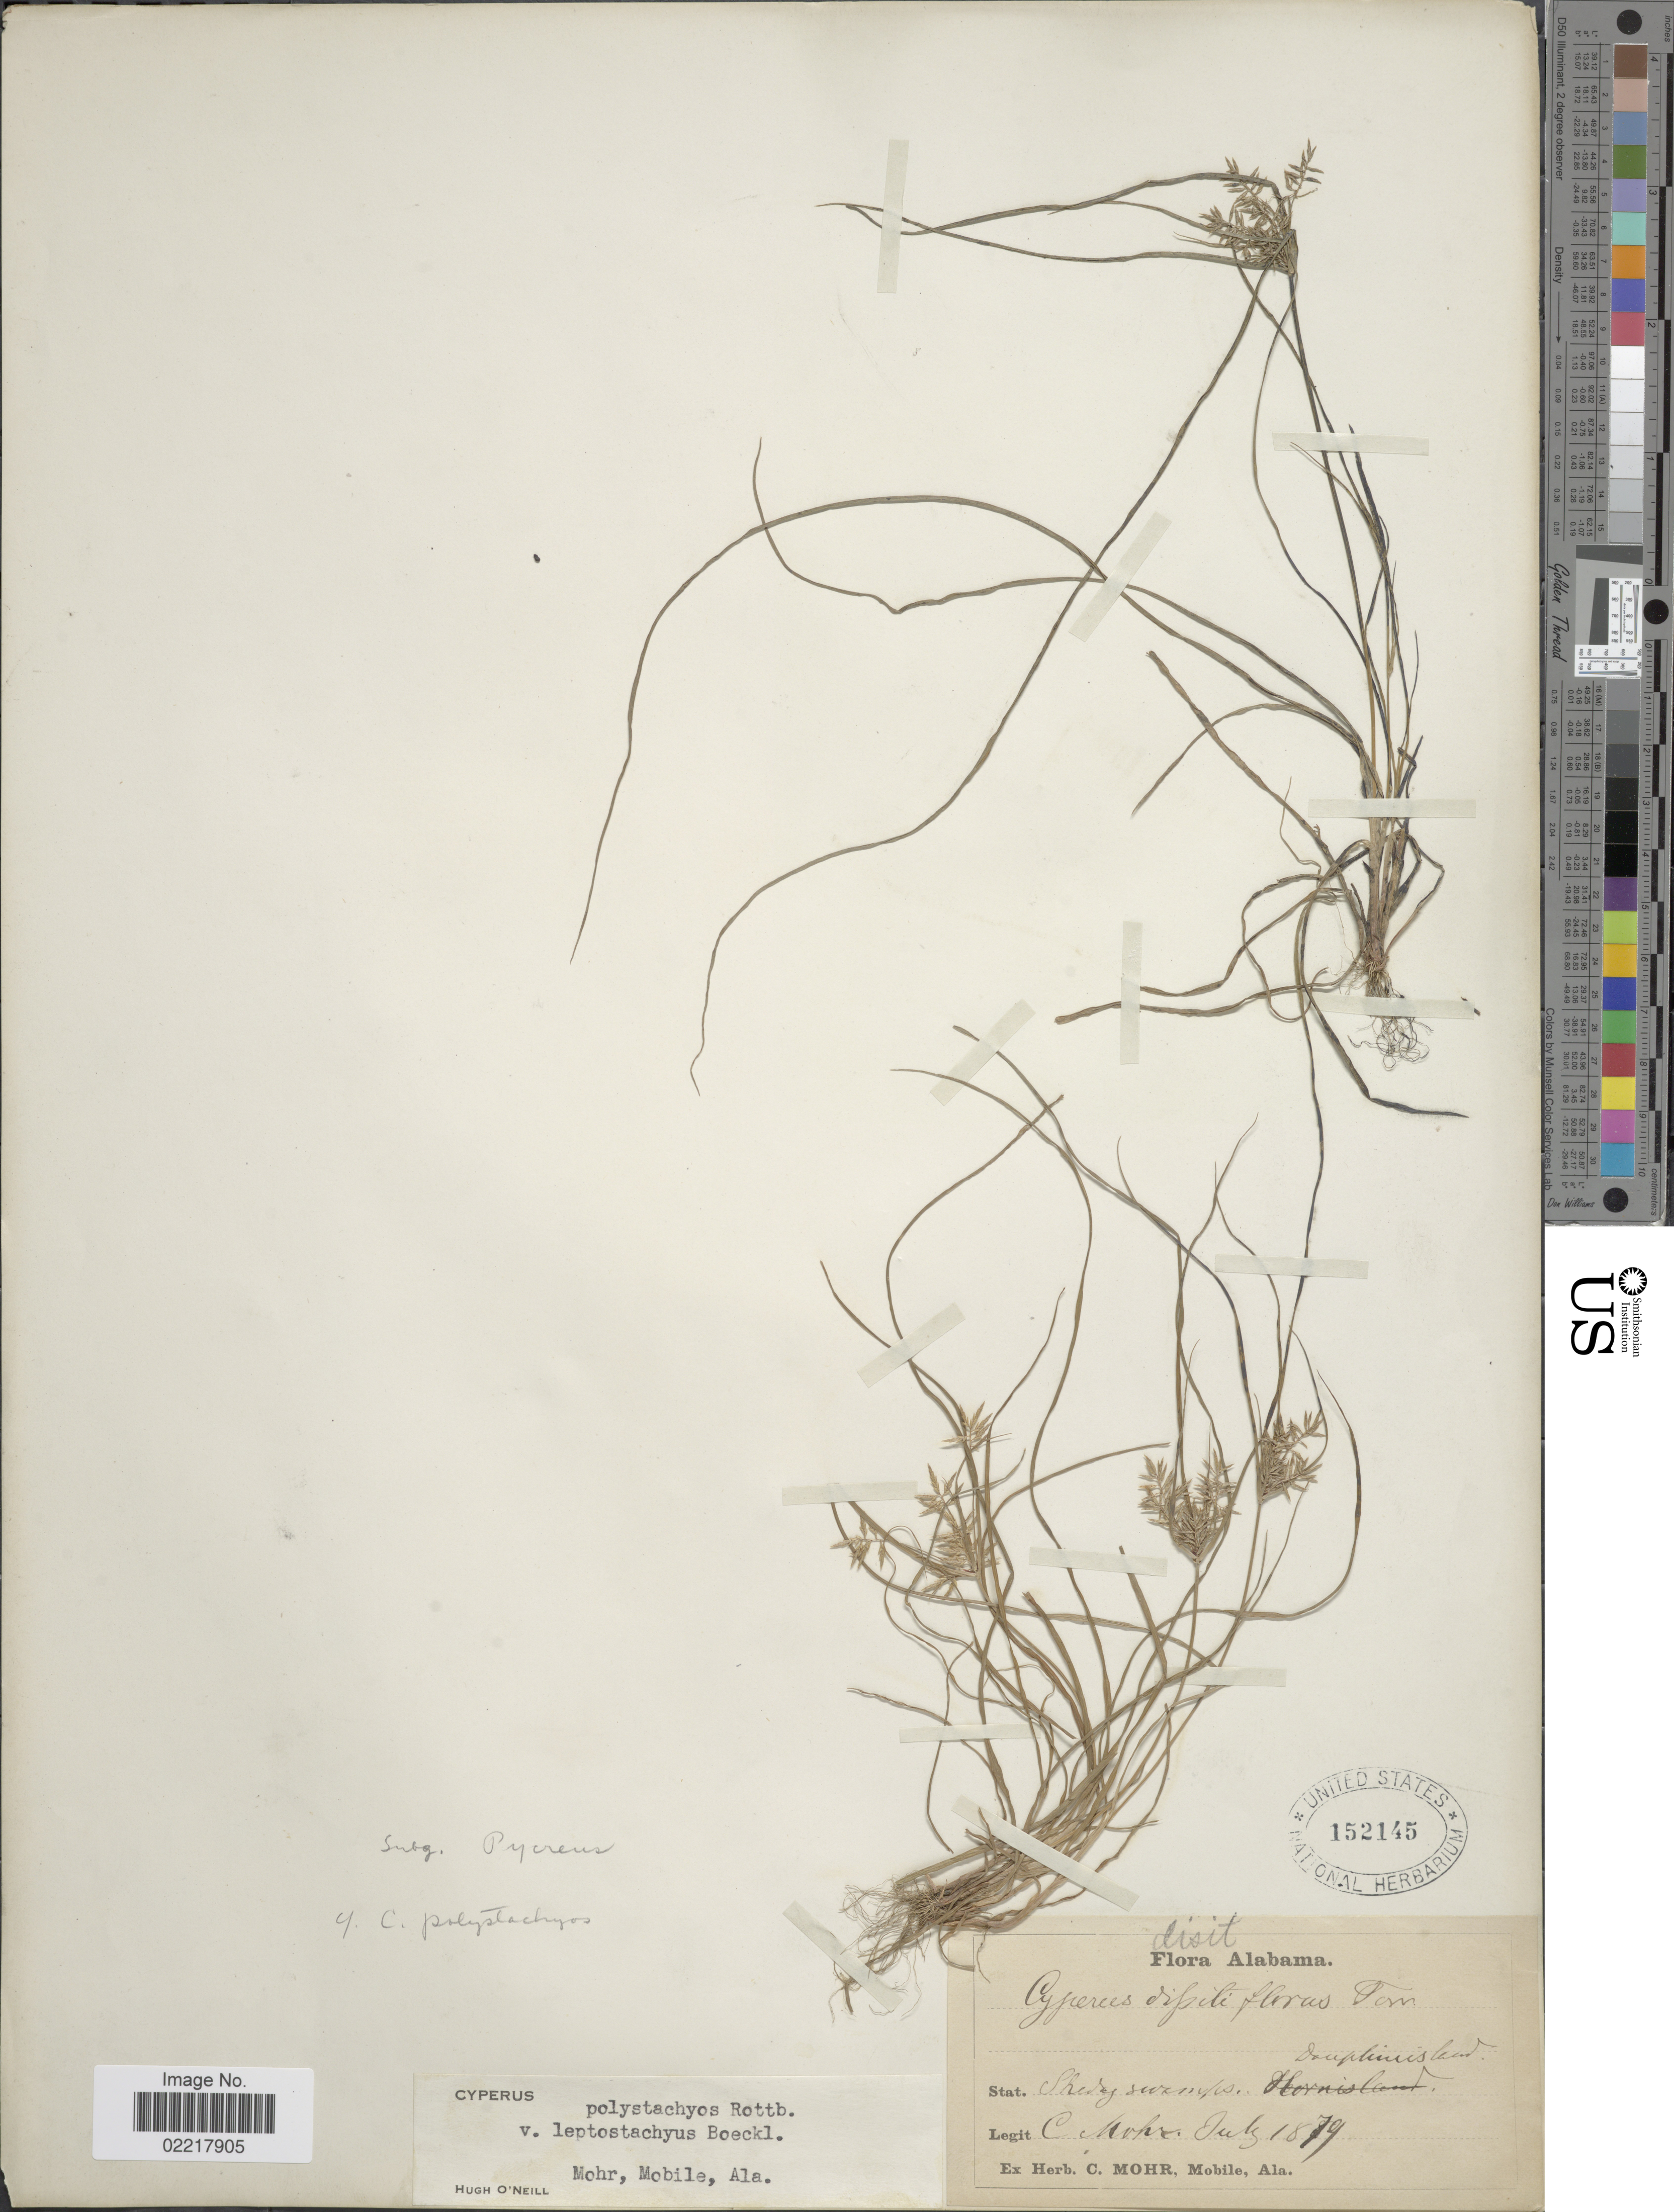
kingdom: Plantae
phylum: Tracheophyta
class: Liliopsida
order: Poales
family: Cyperaceae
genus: Cyperus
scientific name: Cyperus polystachyos var. texensis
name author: (Torr.) Fernald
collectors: C. T. Mohr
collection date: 1879-07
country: United States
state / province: Alabama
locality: Dauphins Land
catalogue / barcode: US 152145